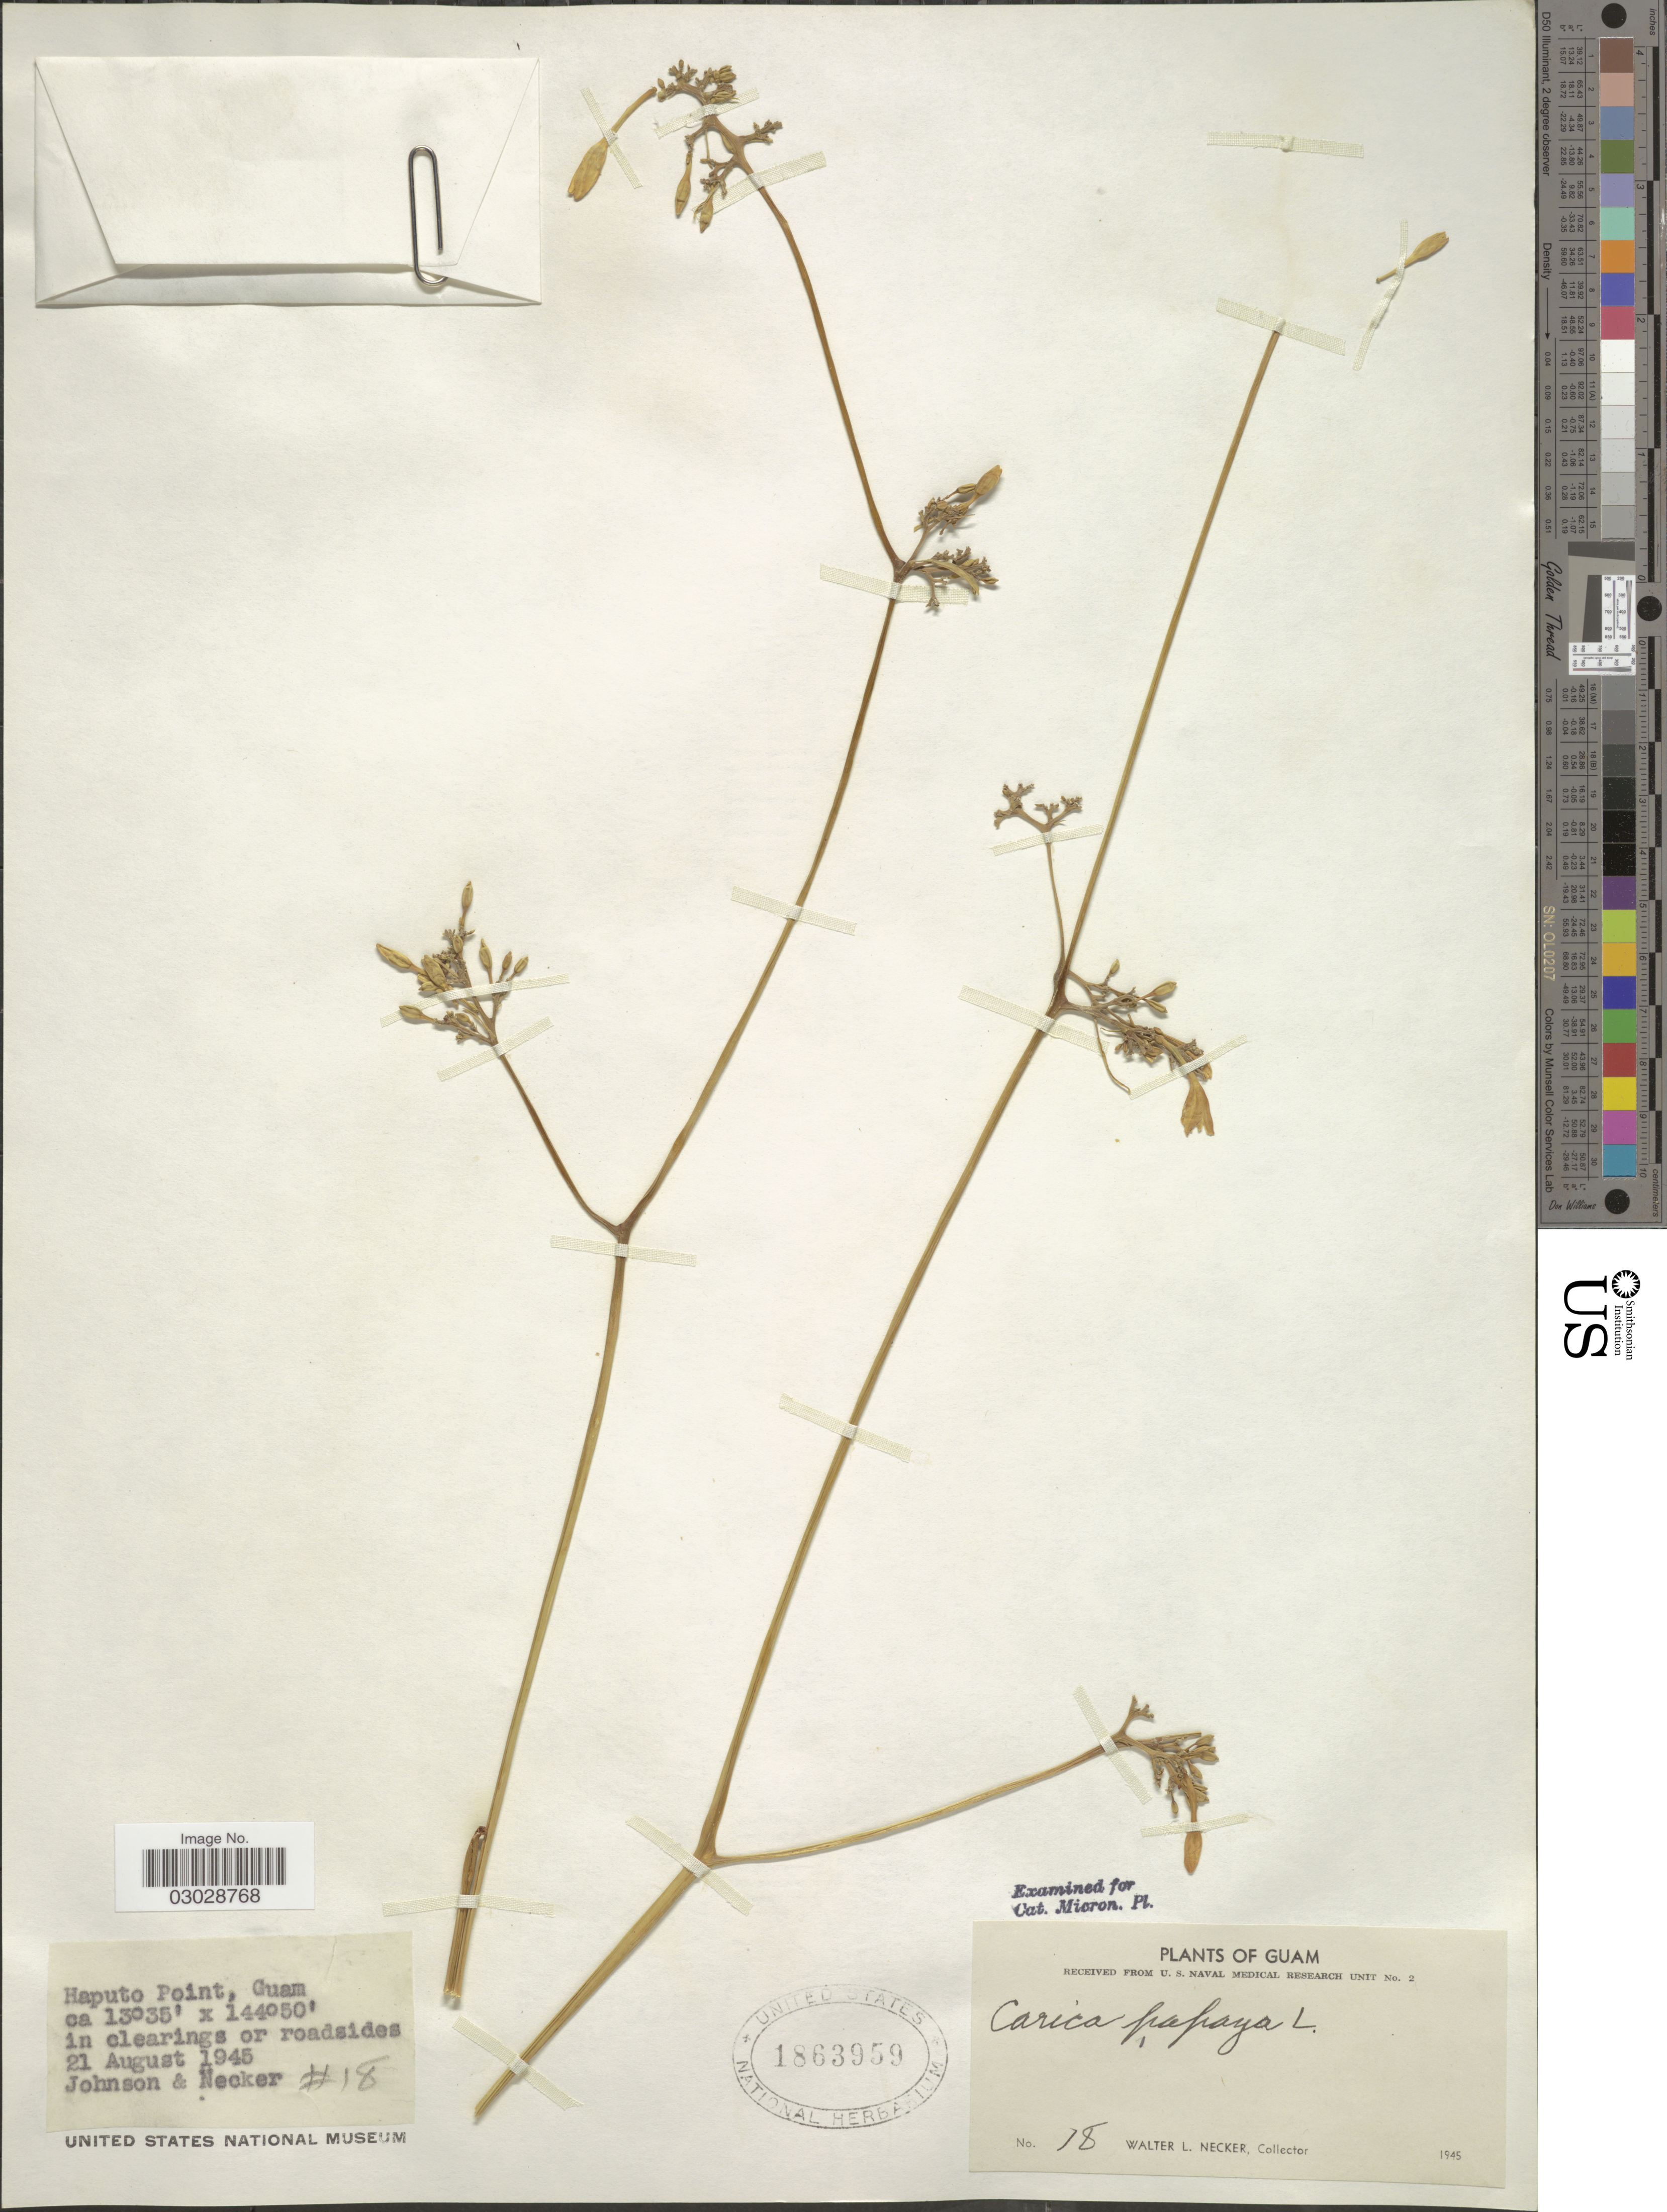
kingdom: Plantae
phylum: Tracheophyta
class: Magnoliopsida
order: Brassicales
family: Caricaceae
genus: Carica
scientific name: Carica papaya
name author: L.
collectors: W. L. Necker & -- Johnson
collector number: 18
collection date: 1945-08-21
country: Guam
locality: Haputo Point.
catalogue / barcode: US 1863959